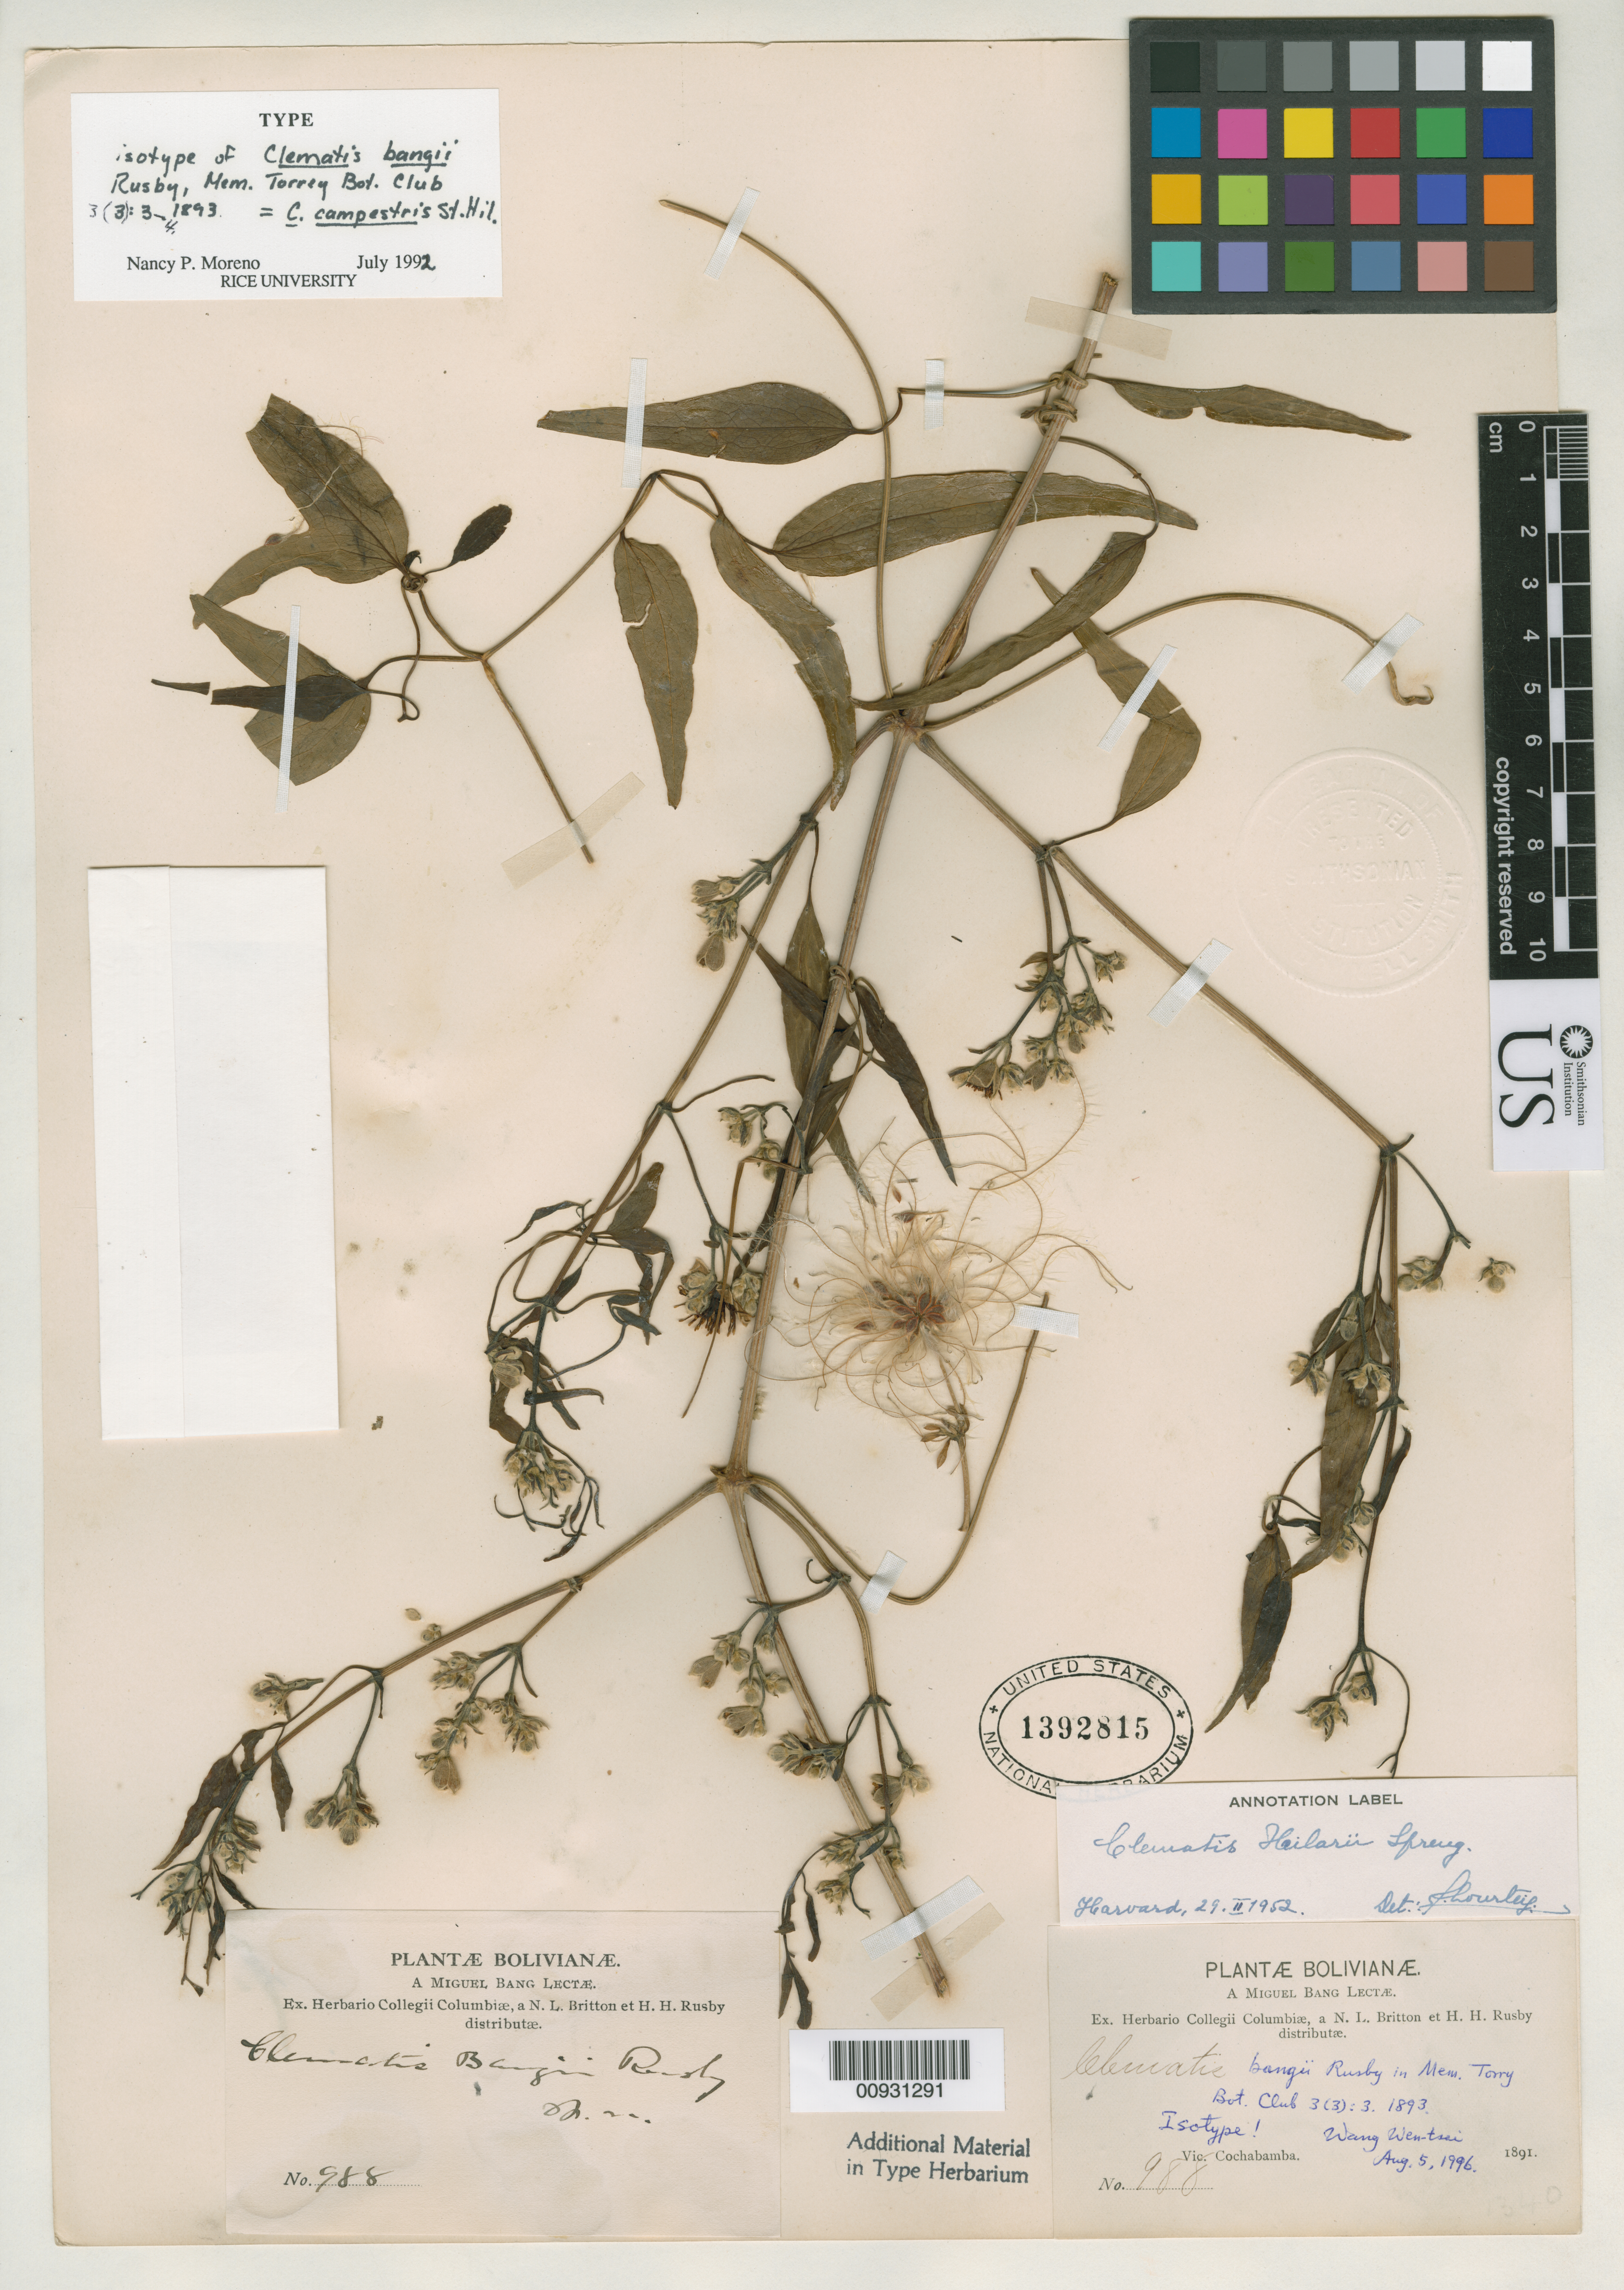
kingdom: Plantae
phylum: Tracheophyta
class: Magnoliopsida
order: Ranunculales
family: Ranunculaceae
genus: Clematis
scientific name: Clematis bangii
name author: Rusby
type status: Isotype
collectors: M. Bang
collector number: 988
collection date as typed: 1891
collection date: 1891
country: Bolivia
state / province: Cochabamba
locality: Vic. Cochabamba.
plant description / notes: Specimen ex Herbarium John Donnell Smith.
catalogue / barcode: US 1392815